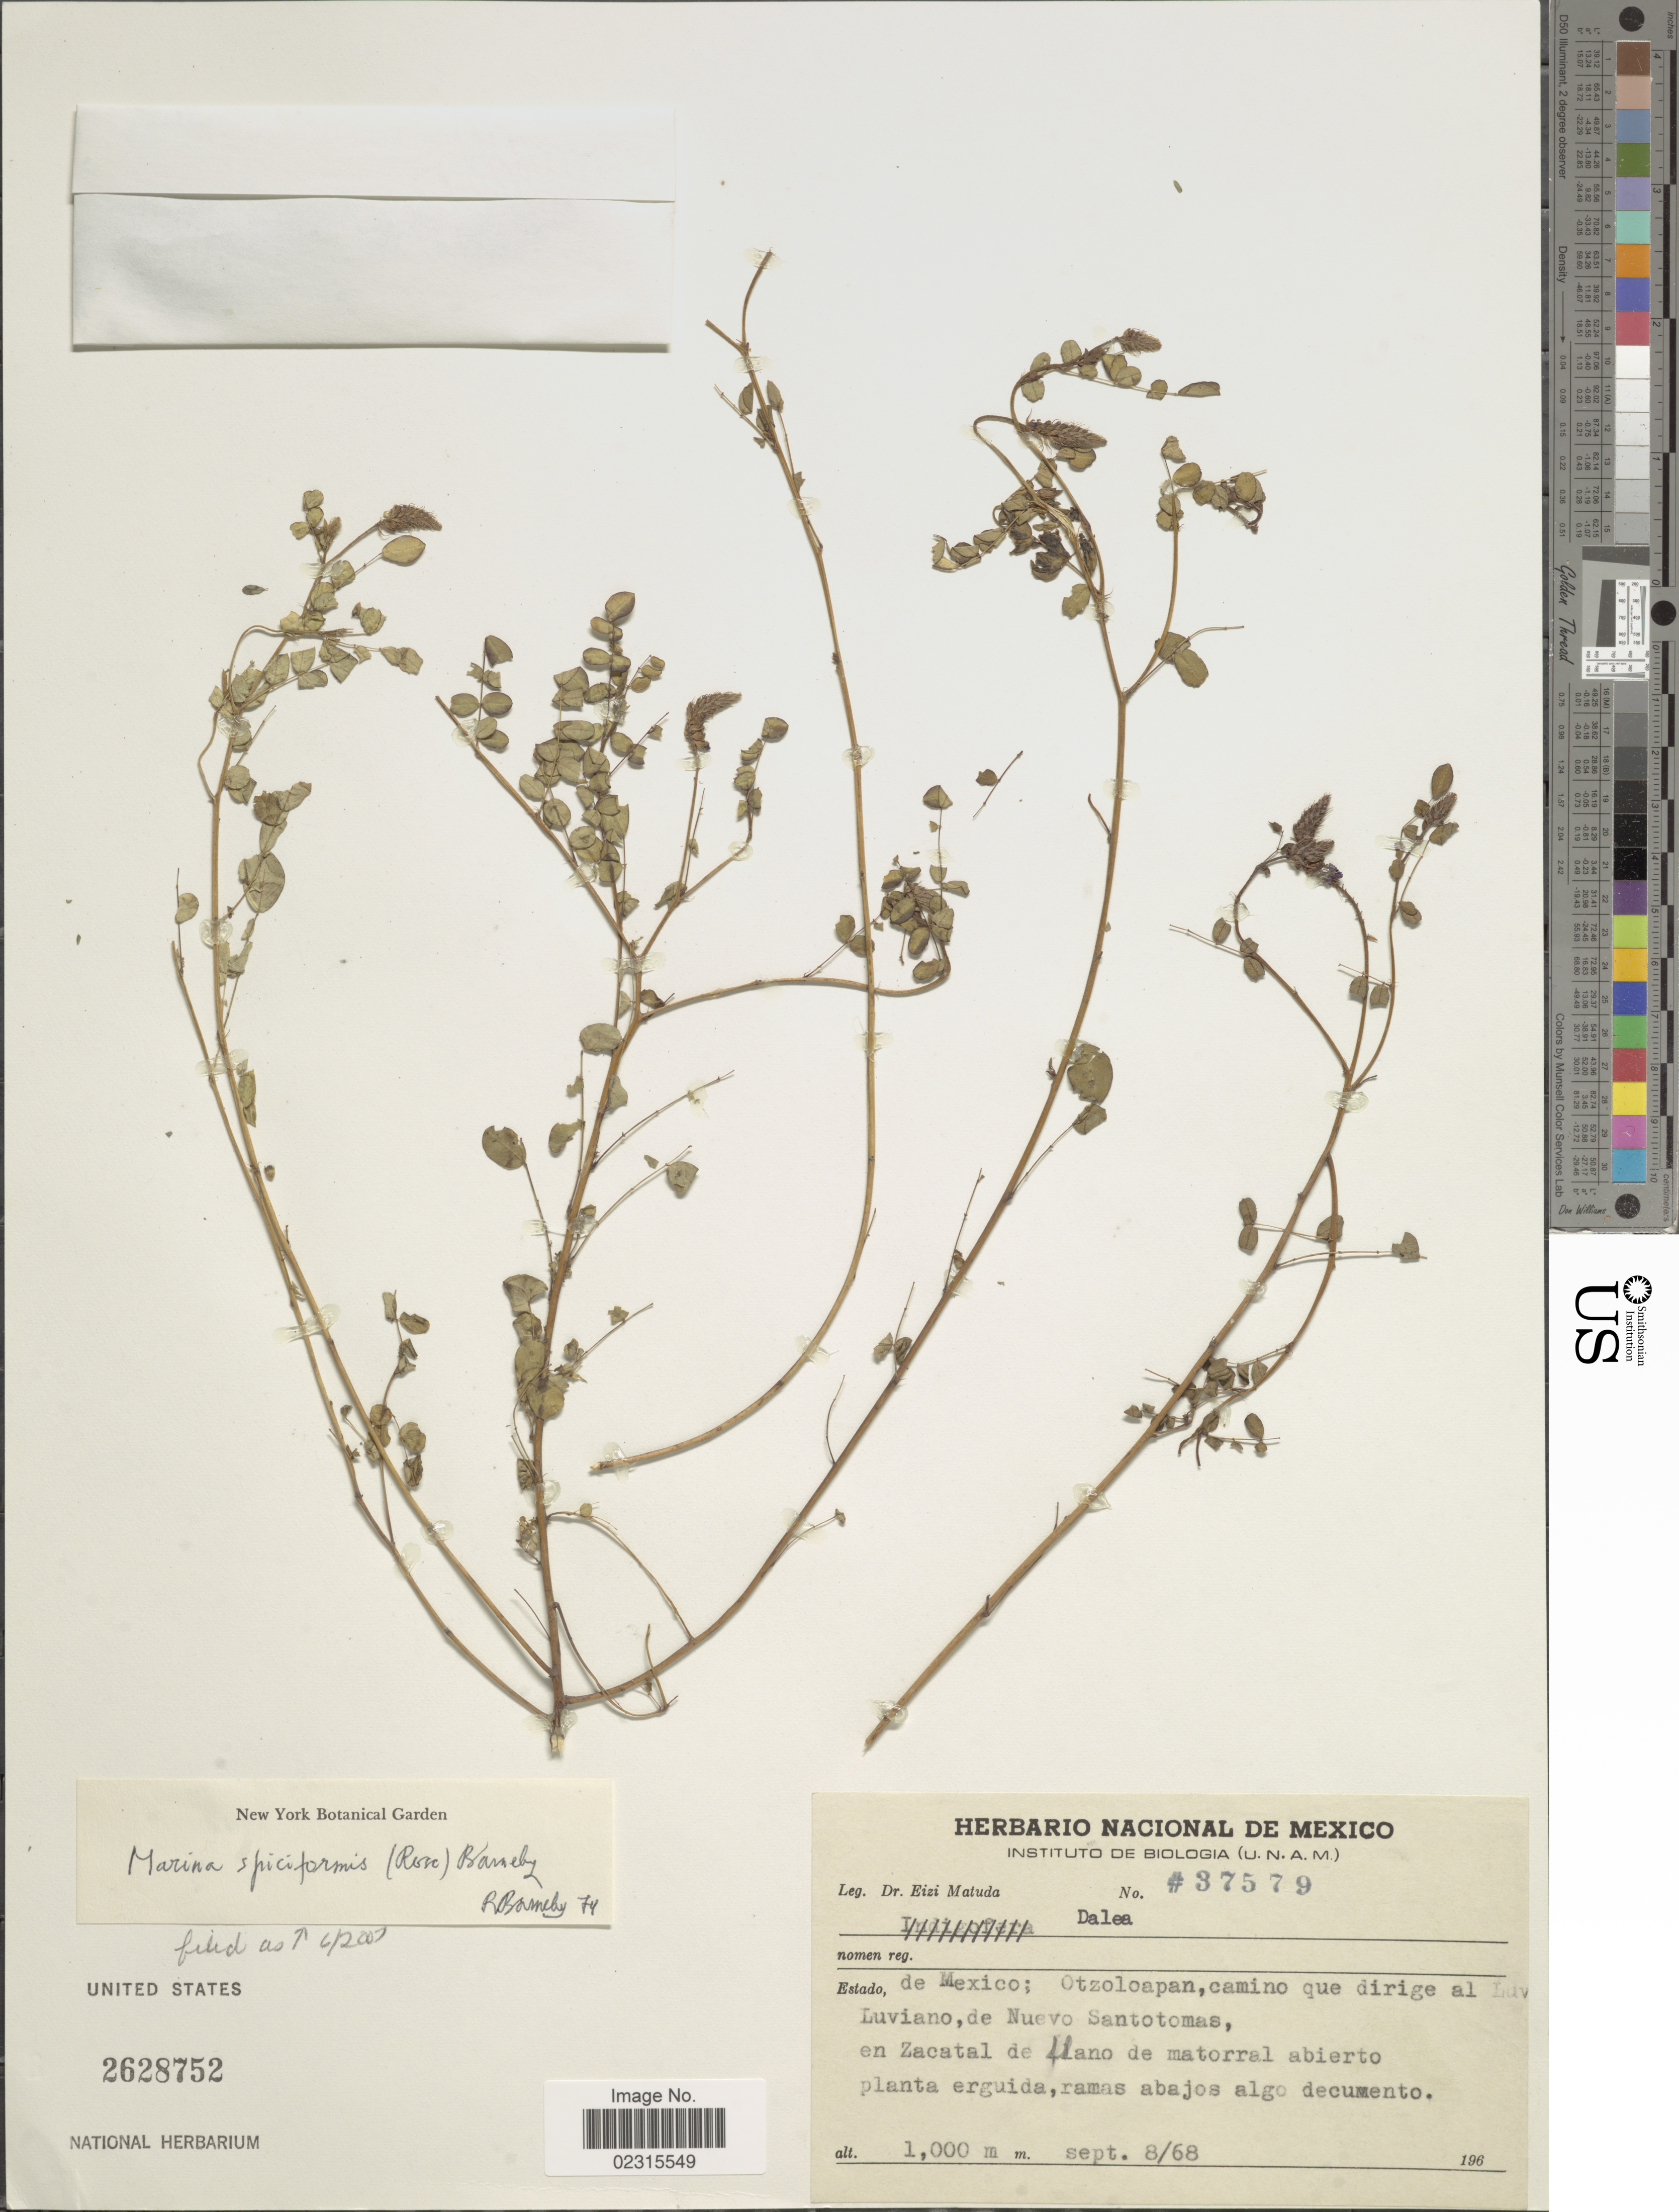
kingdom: Plantae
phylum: Tracheophyta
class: Magnoliopsida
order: Fabales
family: Fabaceae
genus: Marina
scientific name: Marina spiciformis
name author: (Rose) Barneby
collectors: E. Matuda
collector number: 37579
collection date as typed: Transcribed d/m/y: 8/9/68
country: Mexico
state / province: México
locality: Estado de Mexico: Otzoloapan, camino que dirige al Luviano, de Nuevo Santotomas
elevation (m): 1000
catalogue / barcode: US 2628752